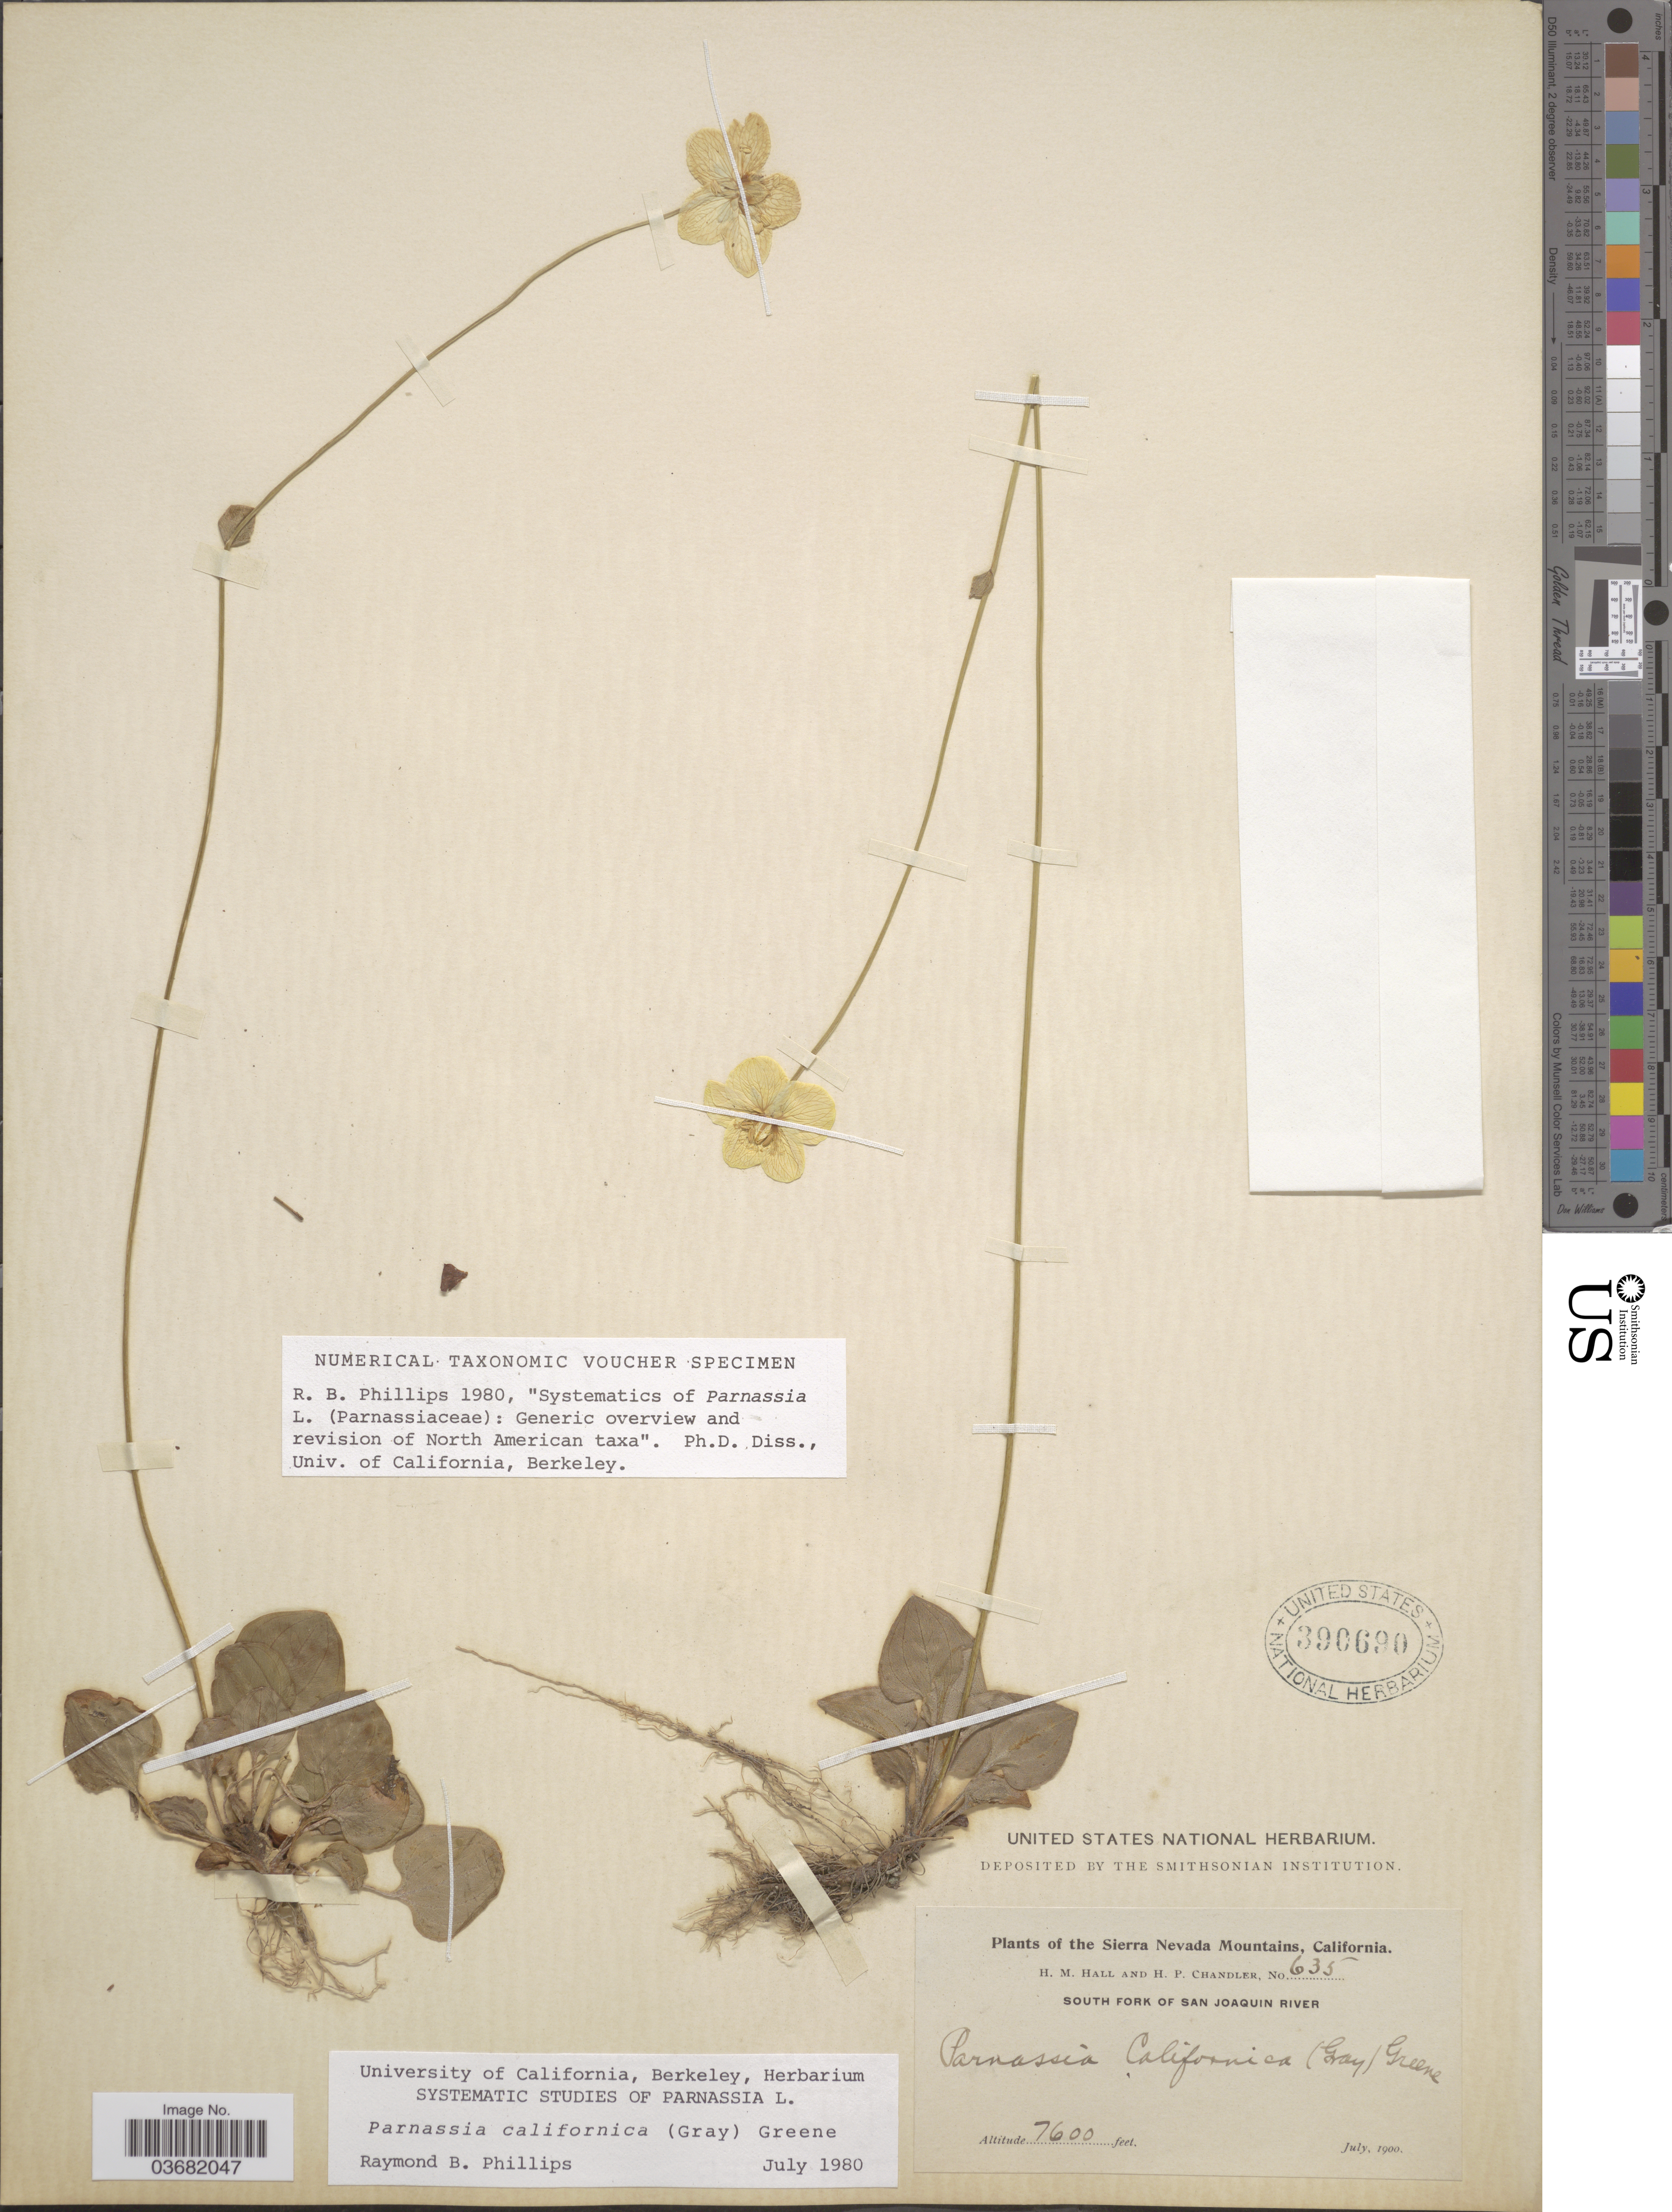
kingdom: Plantae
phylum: Tracheophyta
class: Magnoliopsida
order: Celastrales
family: Parnassiaceae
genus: Parnassia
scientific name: Parnassia californica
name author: (A. Gray) Greene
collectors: H. M. Hall & H. Chandler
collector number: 635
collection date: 1900-07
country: United States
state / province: California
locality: The Sierra Nevada Mountains. South Fork of San Joaquin River.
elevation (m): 2316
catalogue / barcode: US 390690